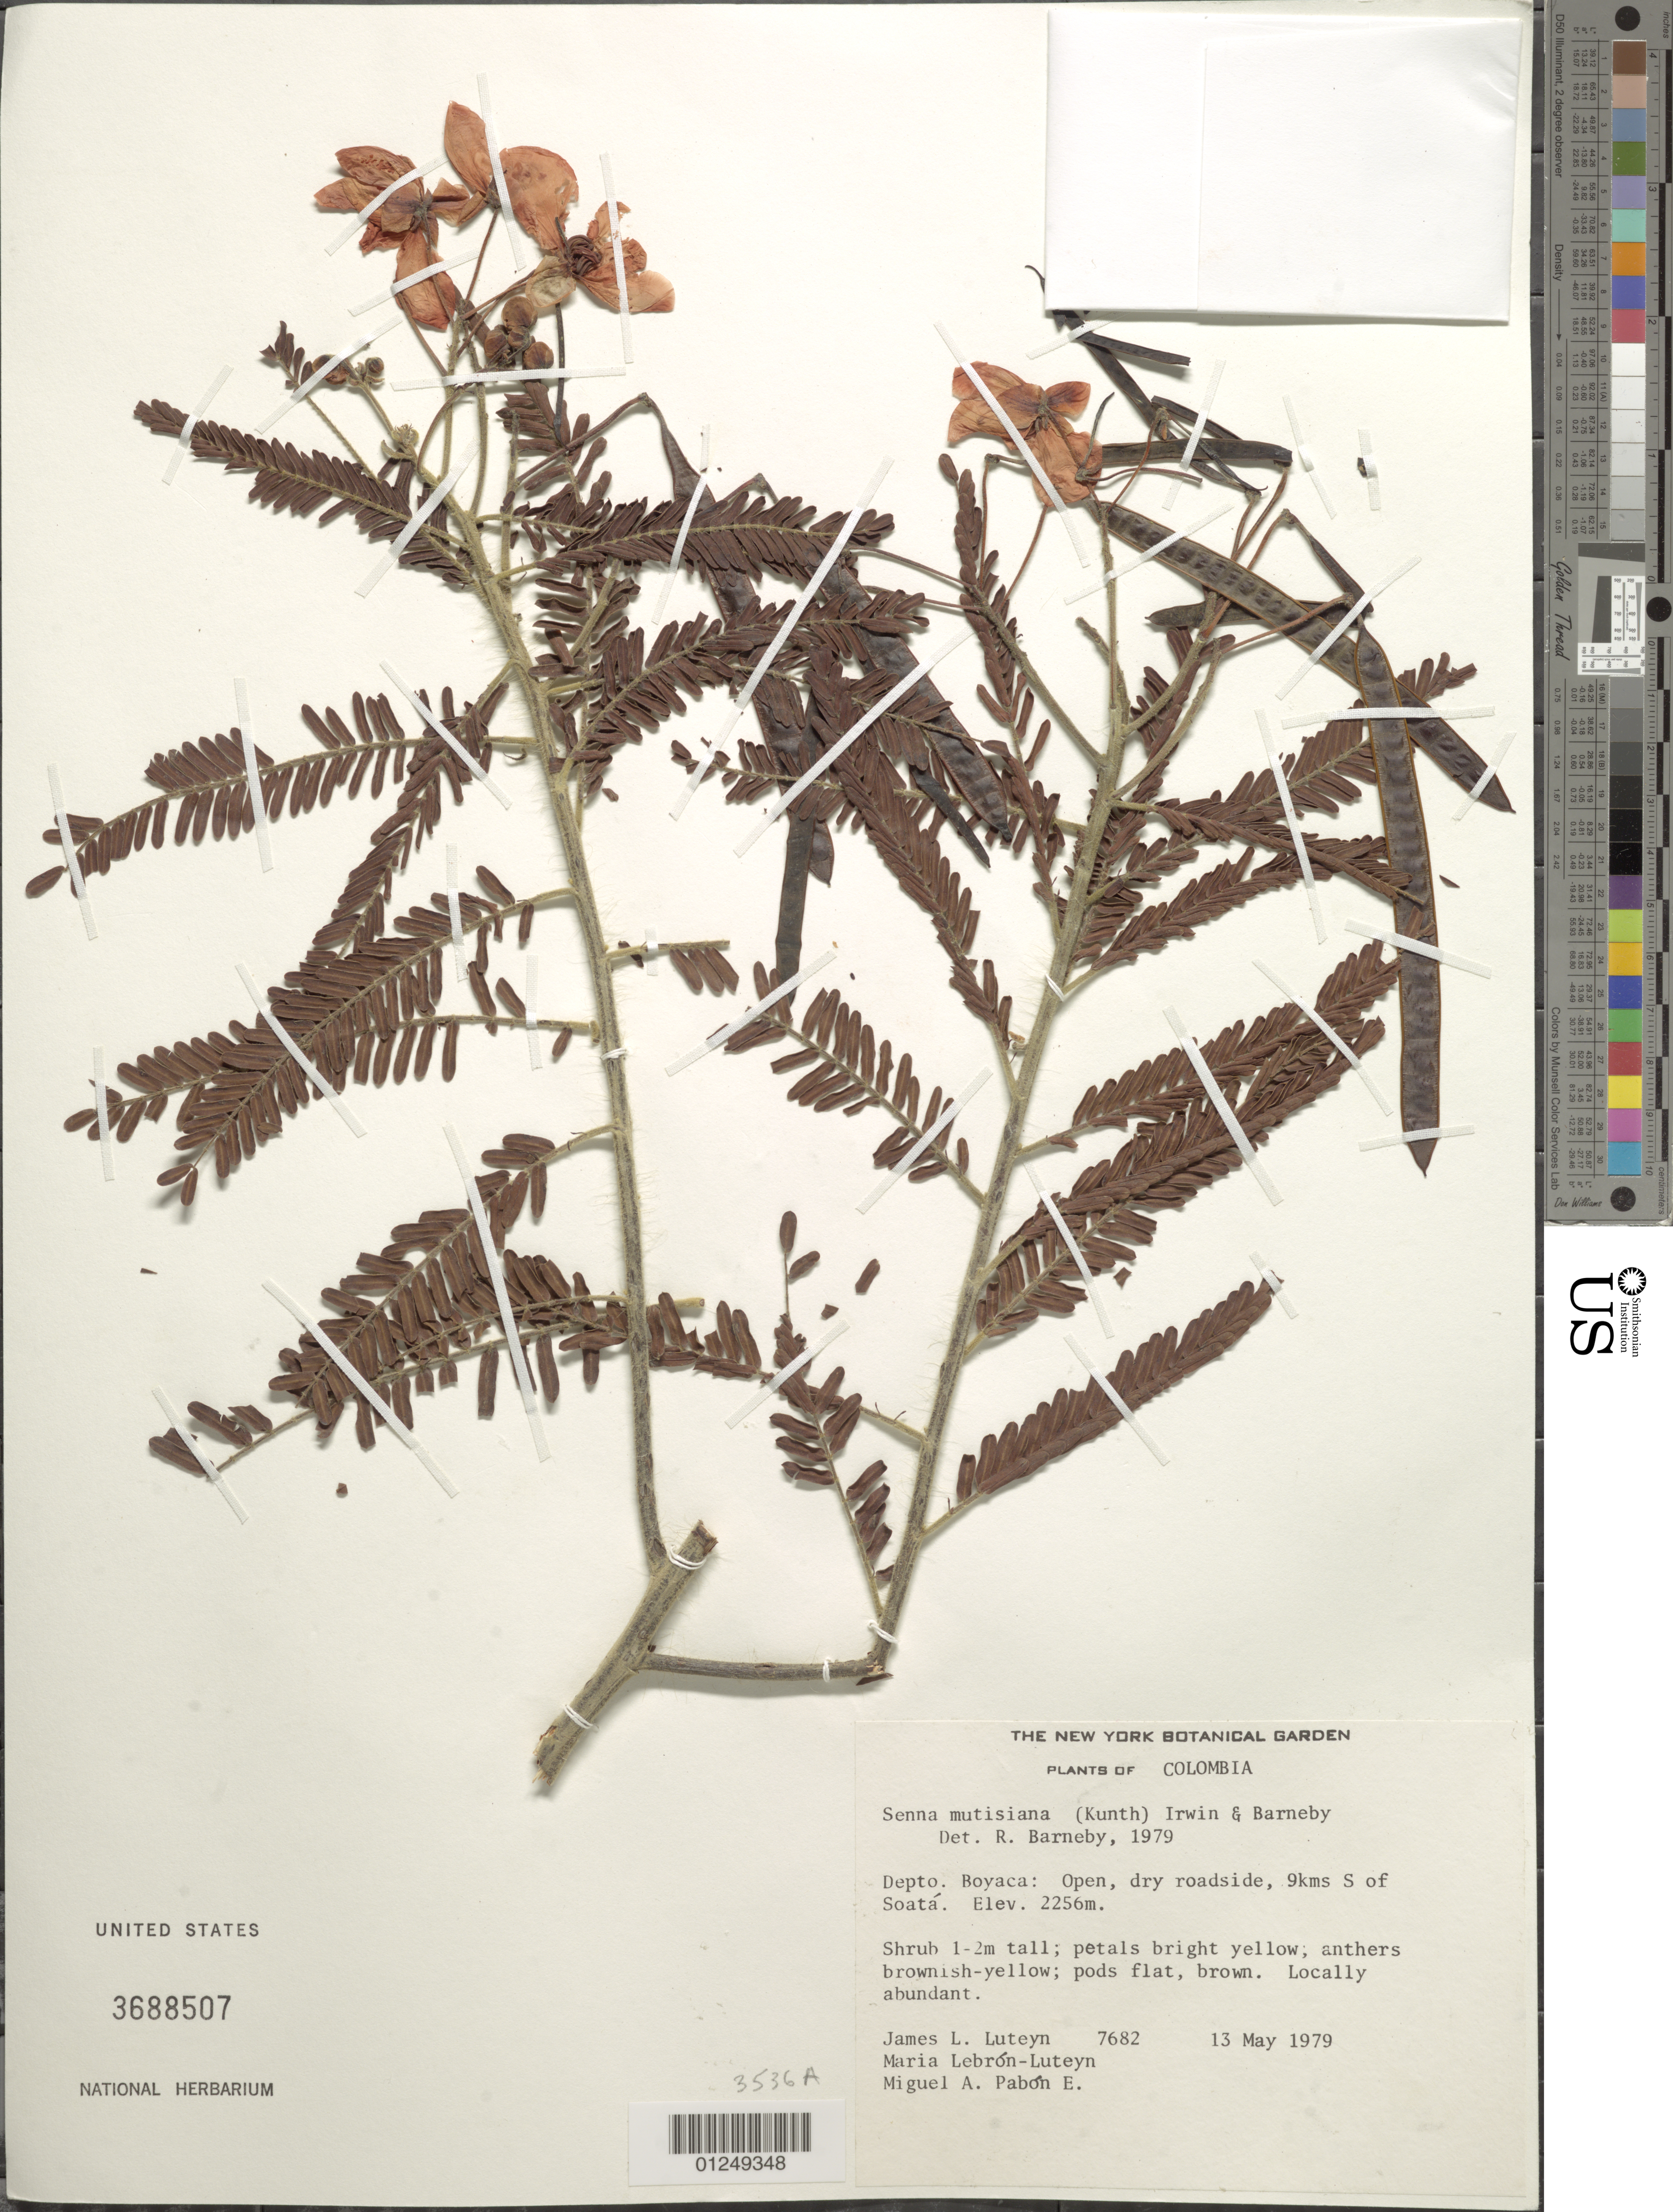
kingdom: Plantae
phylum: Tracheophyta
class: Magnoliopsida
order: Fabales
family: Fabaceae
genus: Senna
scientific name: Senna mutisiana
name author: (Kunth) H.S. Irwin & Barneby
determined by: Barneby, Rupert C., (NY)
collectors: J. L. Luteyn, M. L. Lebrón-Luteyn & M. A. Pabon E.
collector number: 7682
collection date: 1979-05-13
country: Colombia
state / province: Boyacá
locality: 9kms S of Soatá.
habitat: Open, dry roadside.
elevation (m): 2256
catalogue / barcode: US 3688507